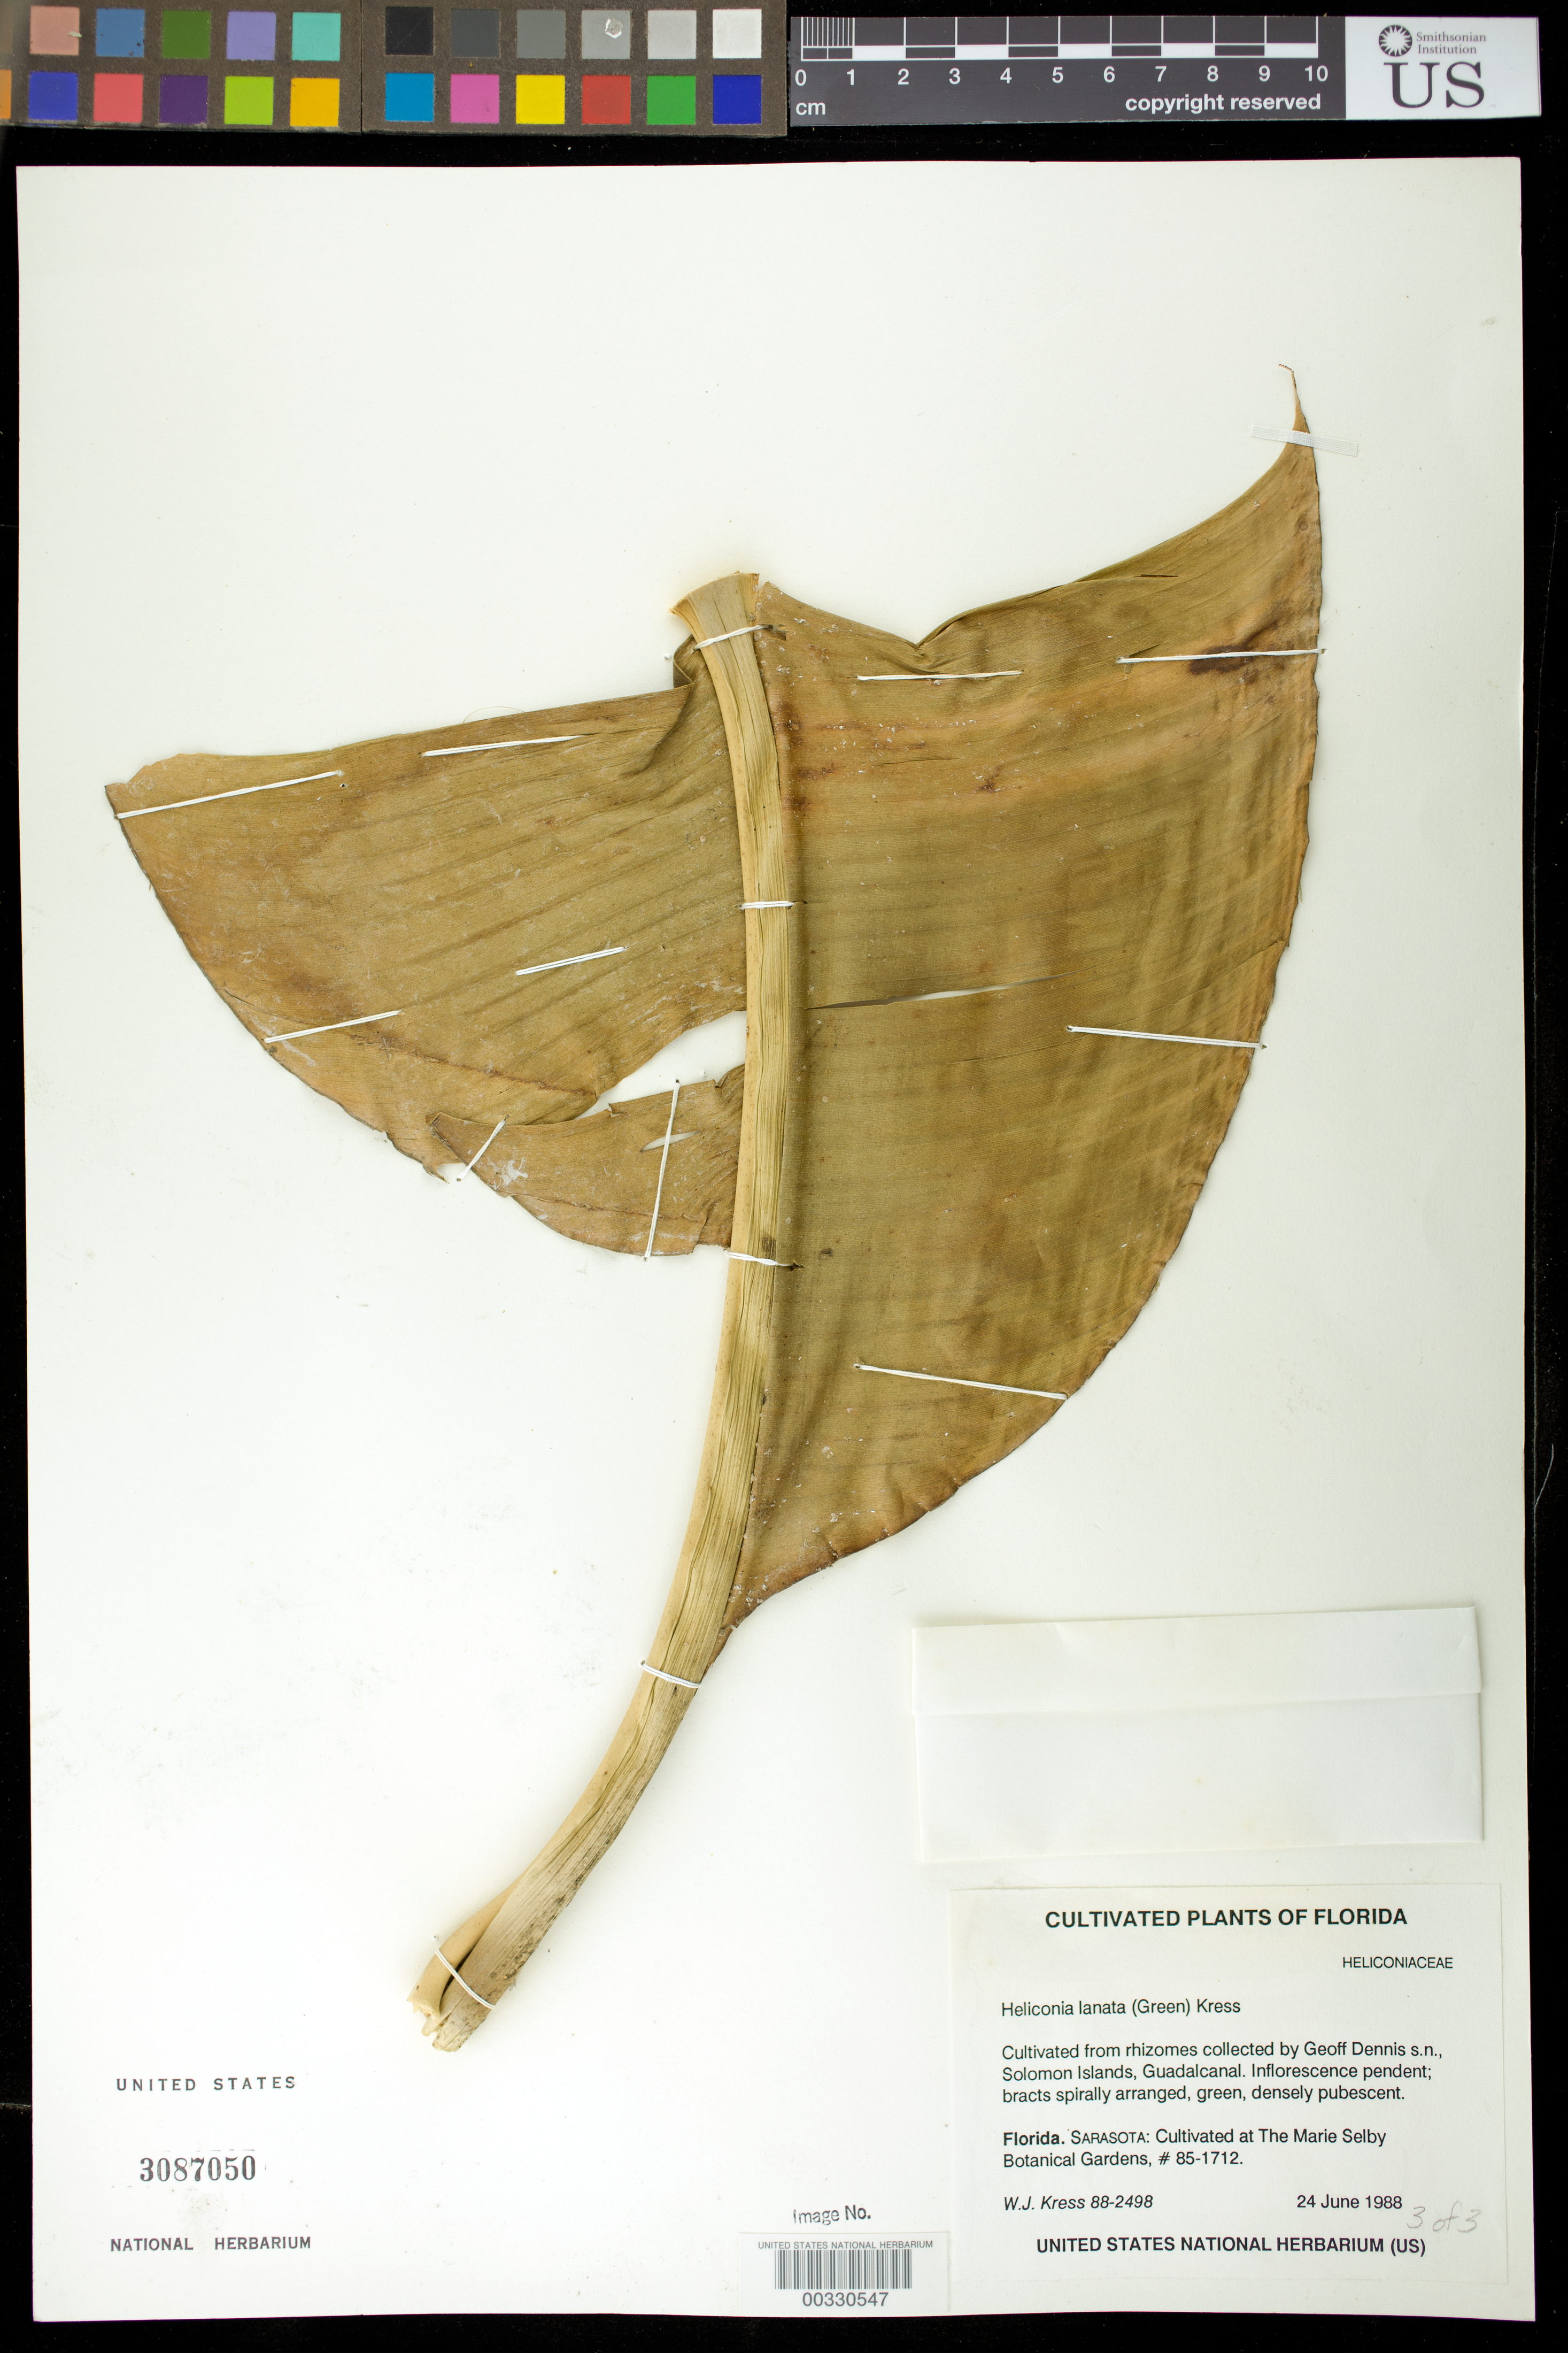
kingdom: Plantae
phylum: Tracheophyta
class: Liliopsida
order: Zingiberales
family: Heliconiaceae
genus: Heliconia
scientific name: Heliconia lanata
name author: (P.S. Green) W.J. Kress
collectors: W. J. Kress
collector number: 88-2498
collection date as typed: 24 Jun 1988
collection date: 1988-06-24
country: Solomon Islands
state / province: Guadalcanal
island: Guadalcanal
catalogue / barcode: US 3087050